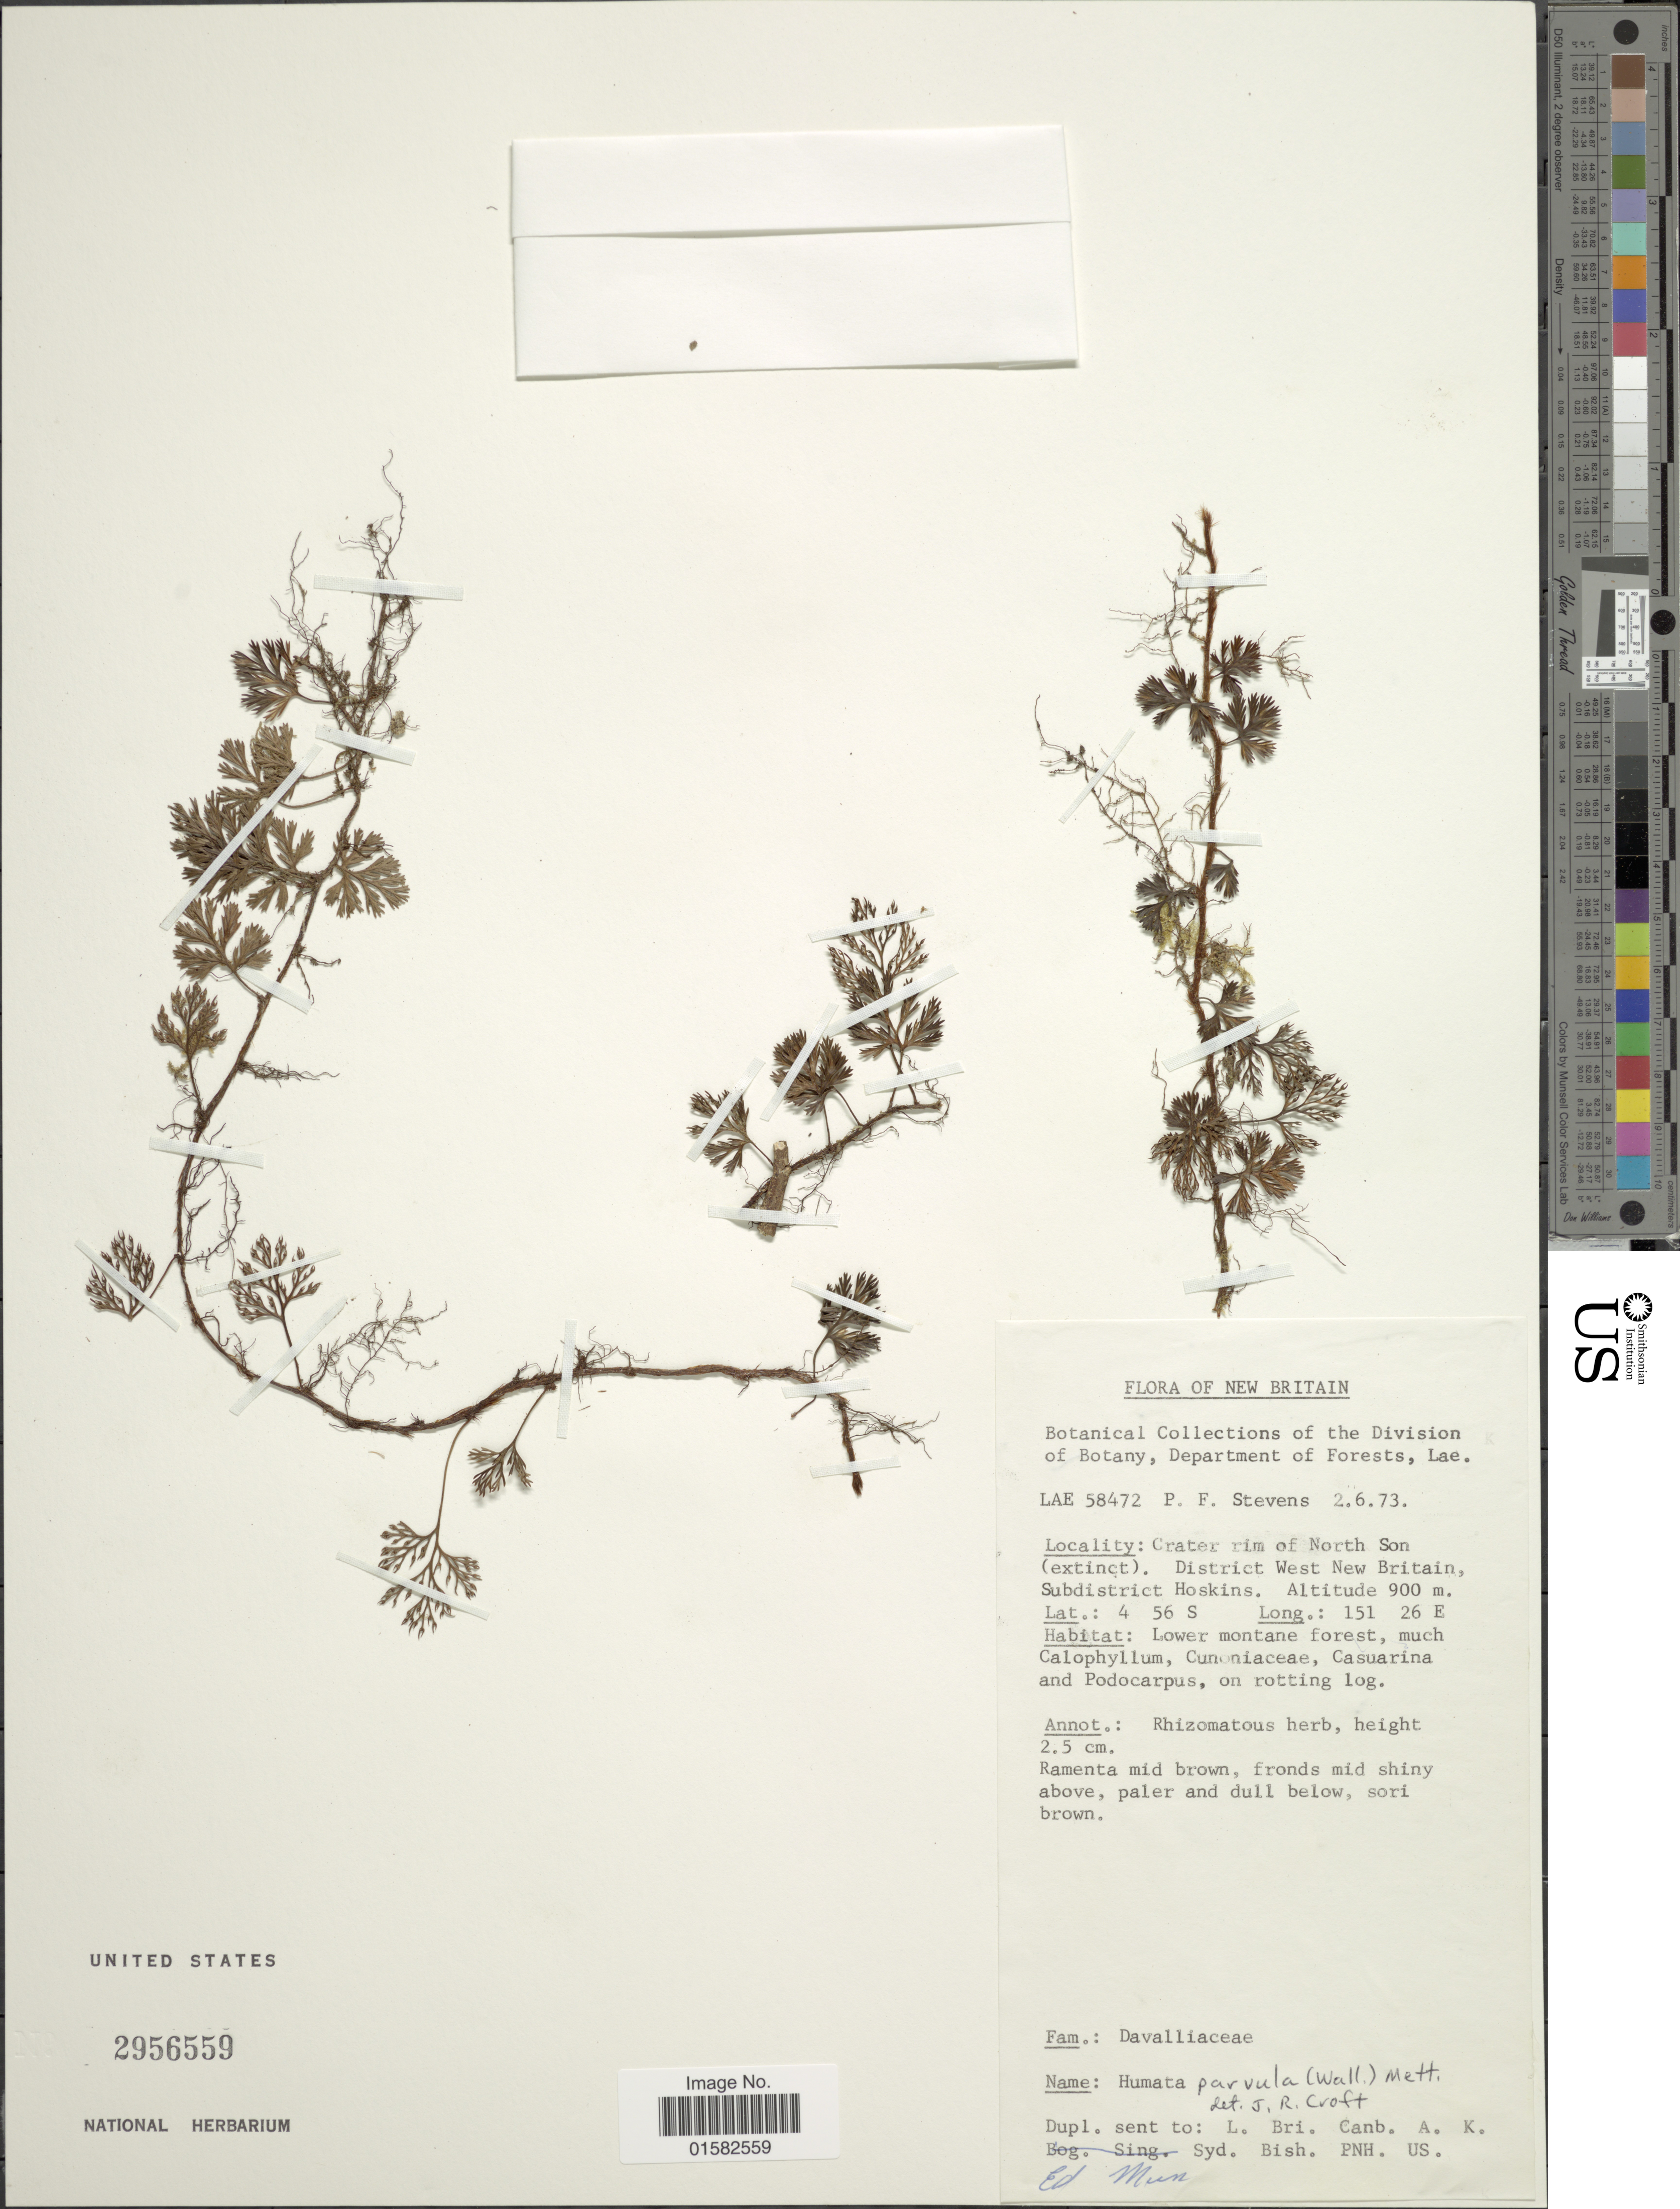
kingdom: Plantae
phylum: Tracheophyta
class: Polypodiopsida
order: Polypodiales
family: Davalliaceae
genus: Humata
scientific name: Humata parvula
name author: (Wall. ex Hook. & Grev.) Mett.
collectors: P. F. Stevens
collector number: LAE 58472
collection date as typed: Transcribed d/m/y: 2/6/73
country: Papua New Guinea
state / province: West New Britain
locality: New Britain, Crater rim of North Son ( extinct ), District West NewBritain, Subdistrict Hoskins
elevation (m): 900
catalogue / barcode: US 2956559